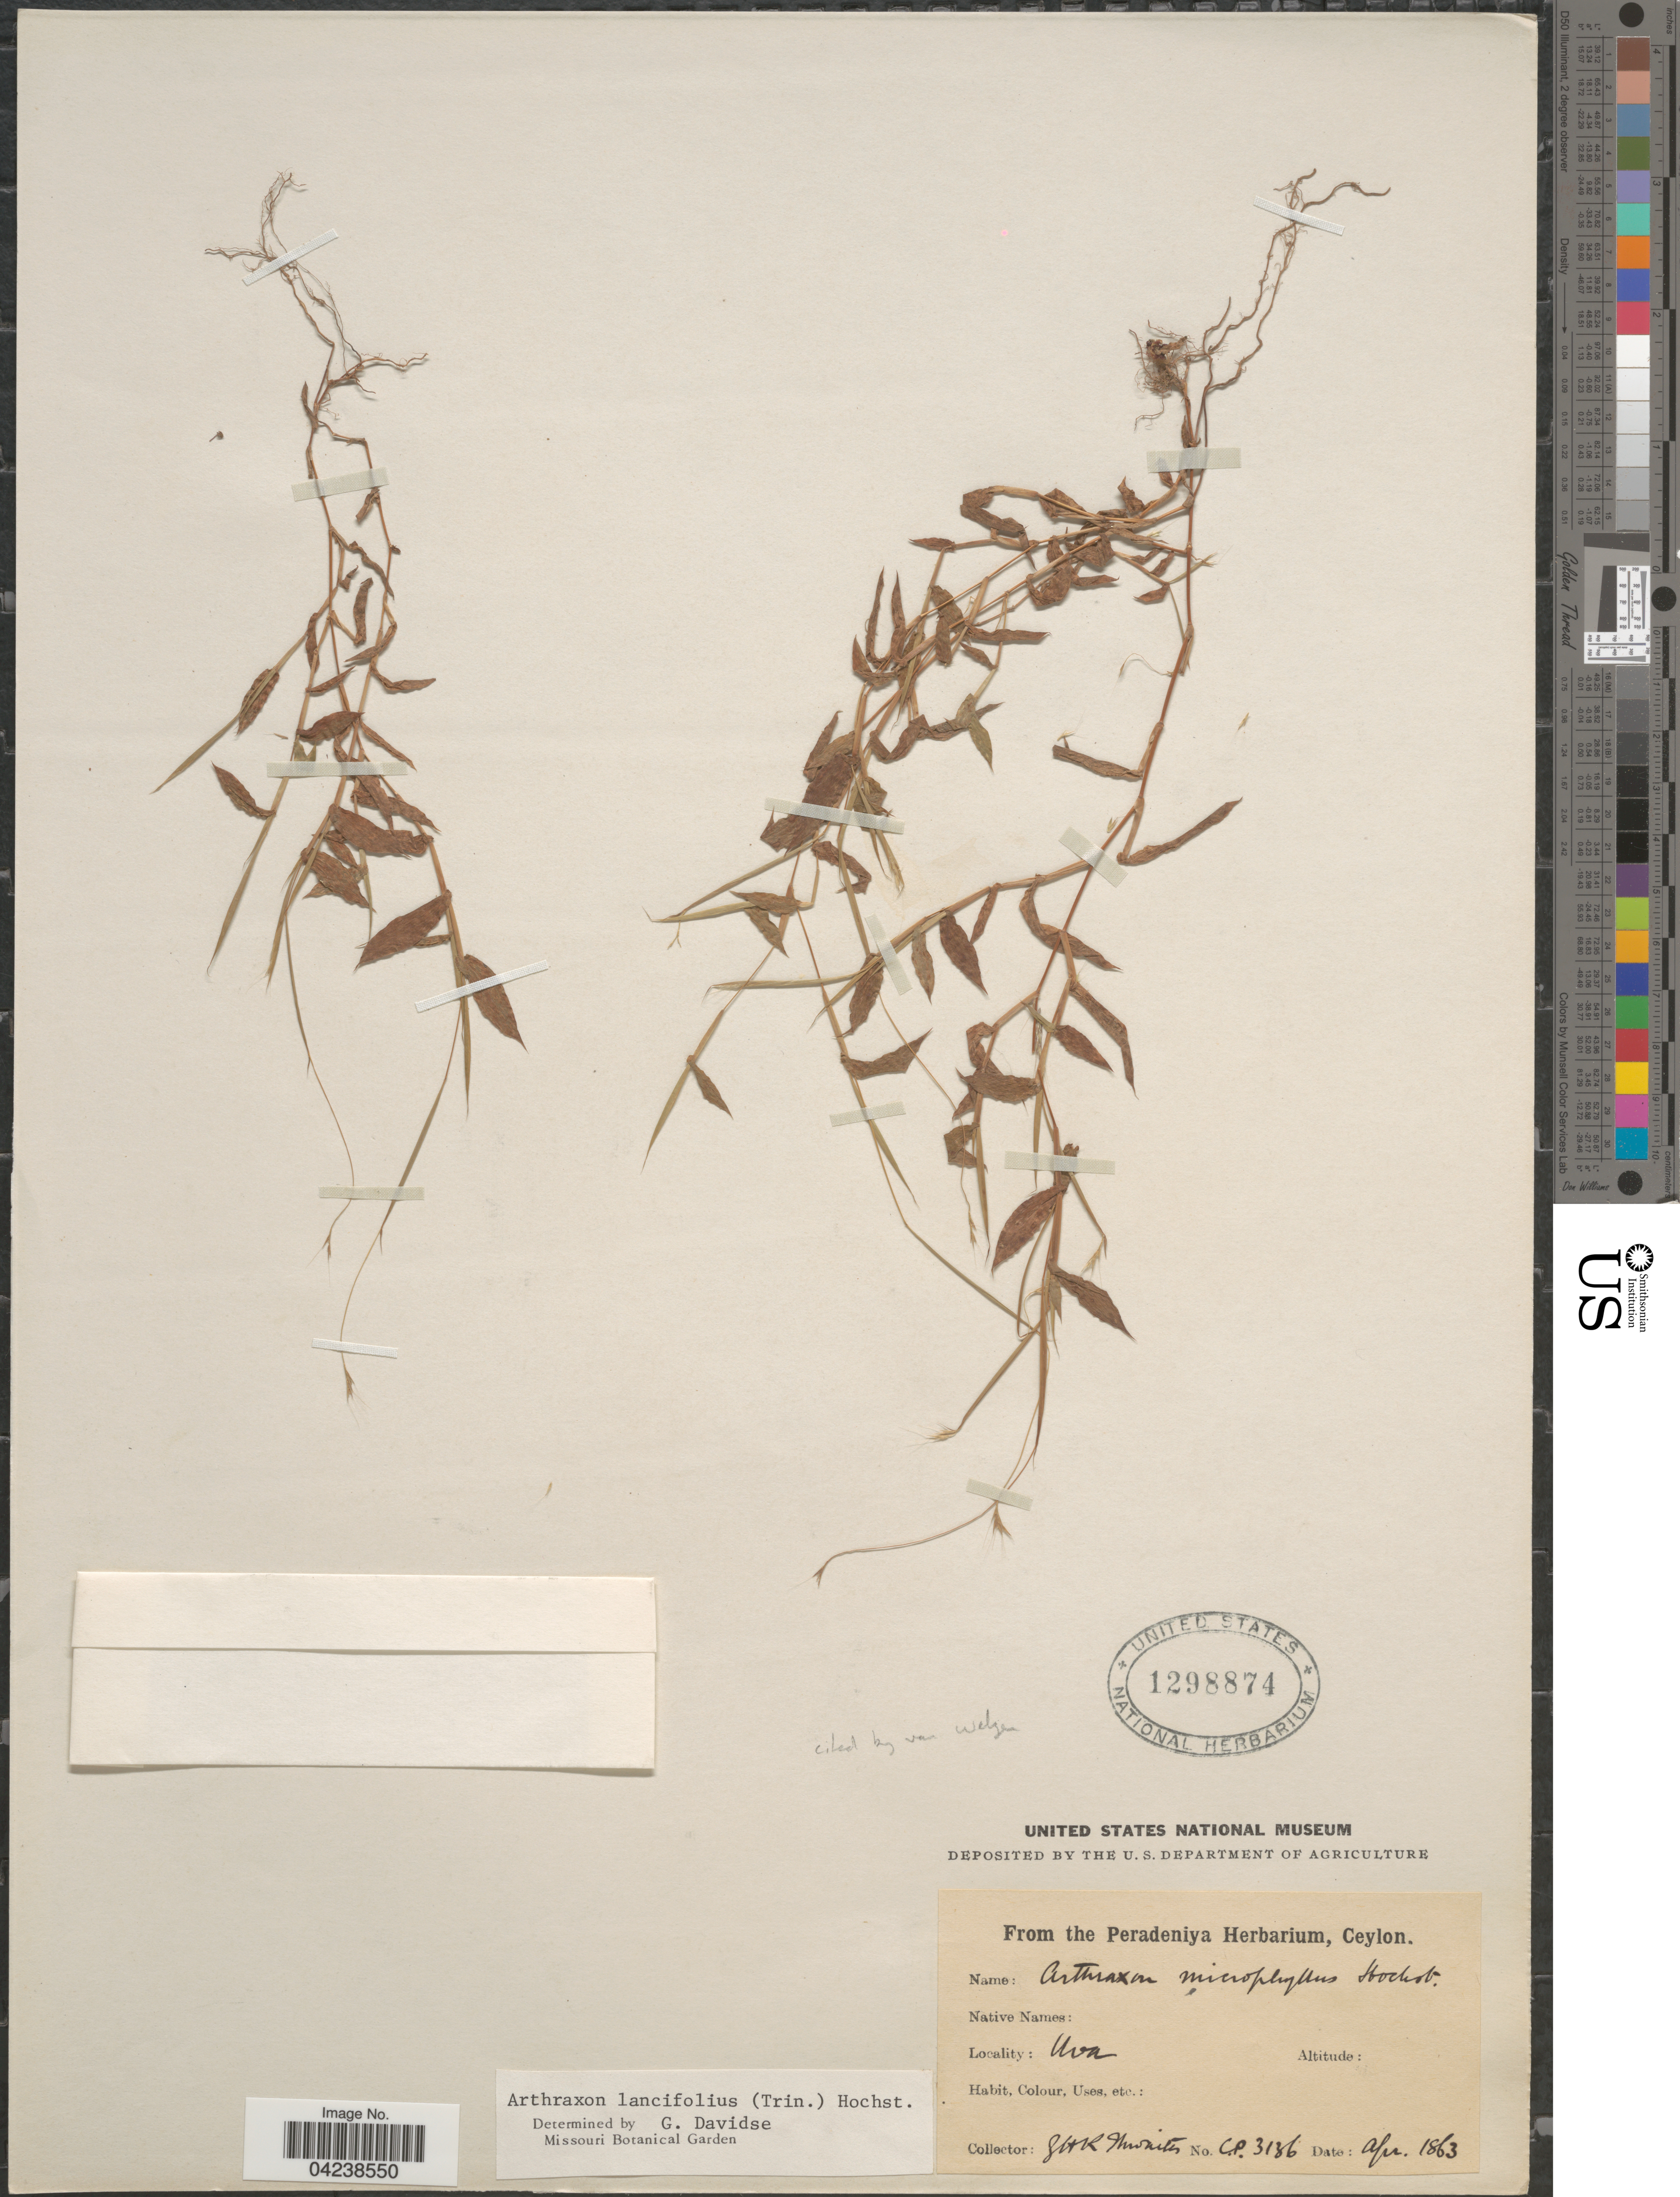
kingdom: Plantae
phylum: Tracheophyta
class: Liliopsida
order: Poales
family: Poaceae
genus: Arthraxon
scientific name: Arthraxon lancifolius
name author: (Trin.) Hochst.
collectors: G. H. K. Thwaites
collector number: C.P.3136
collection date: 1863-04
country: Sri Lanka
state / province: Uva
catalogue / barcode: US 1298874